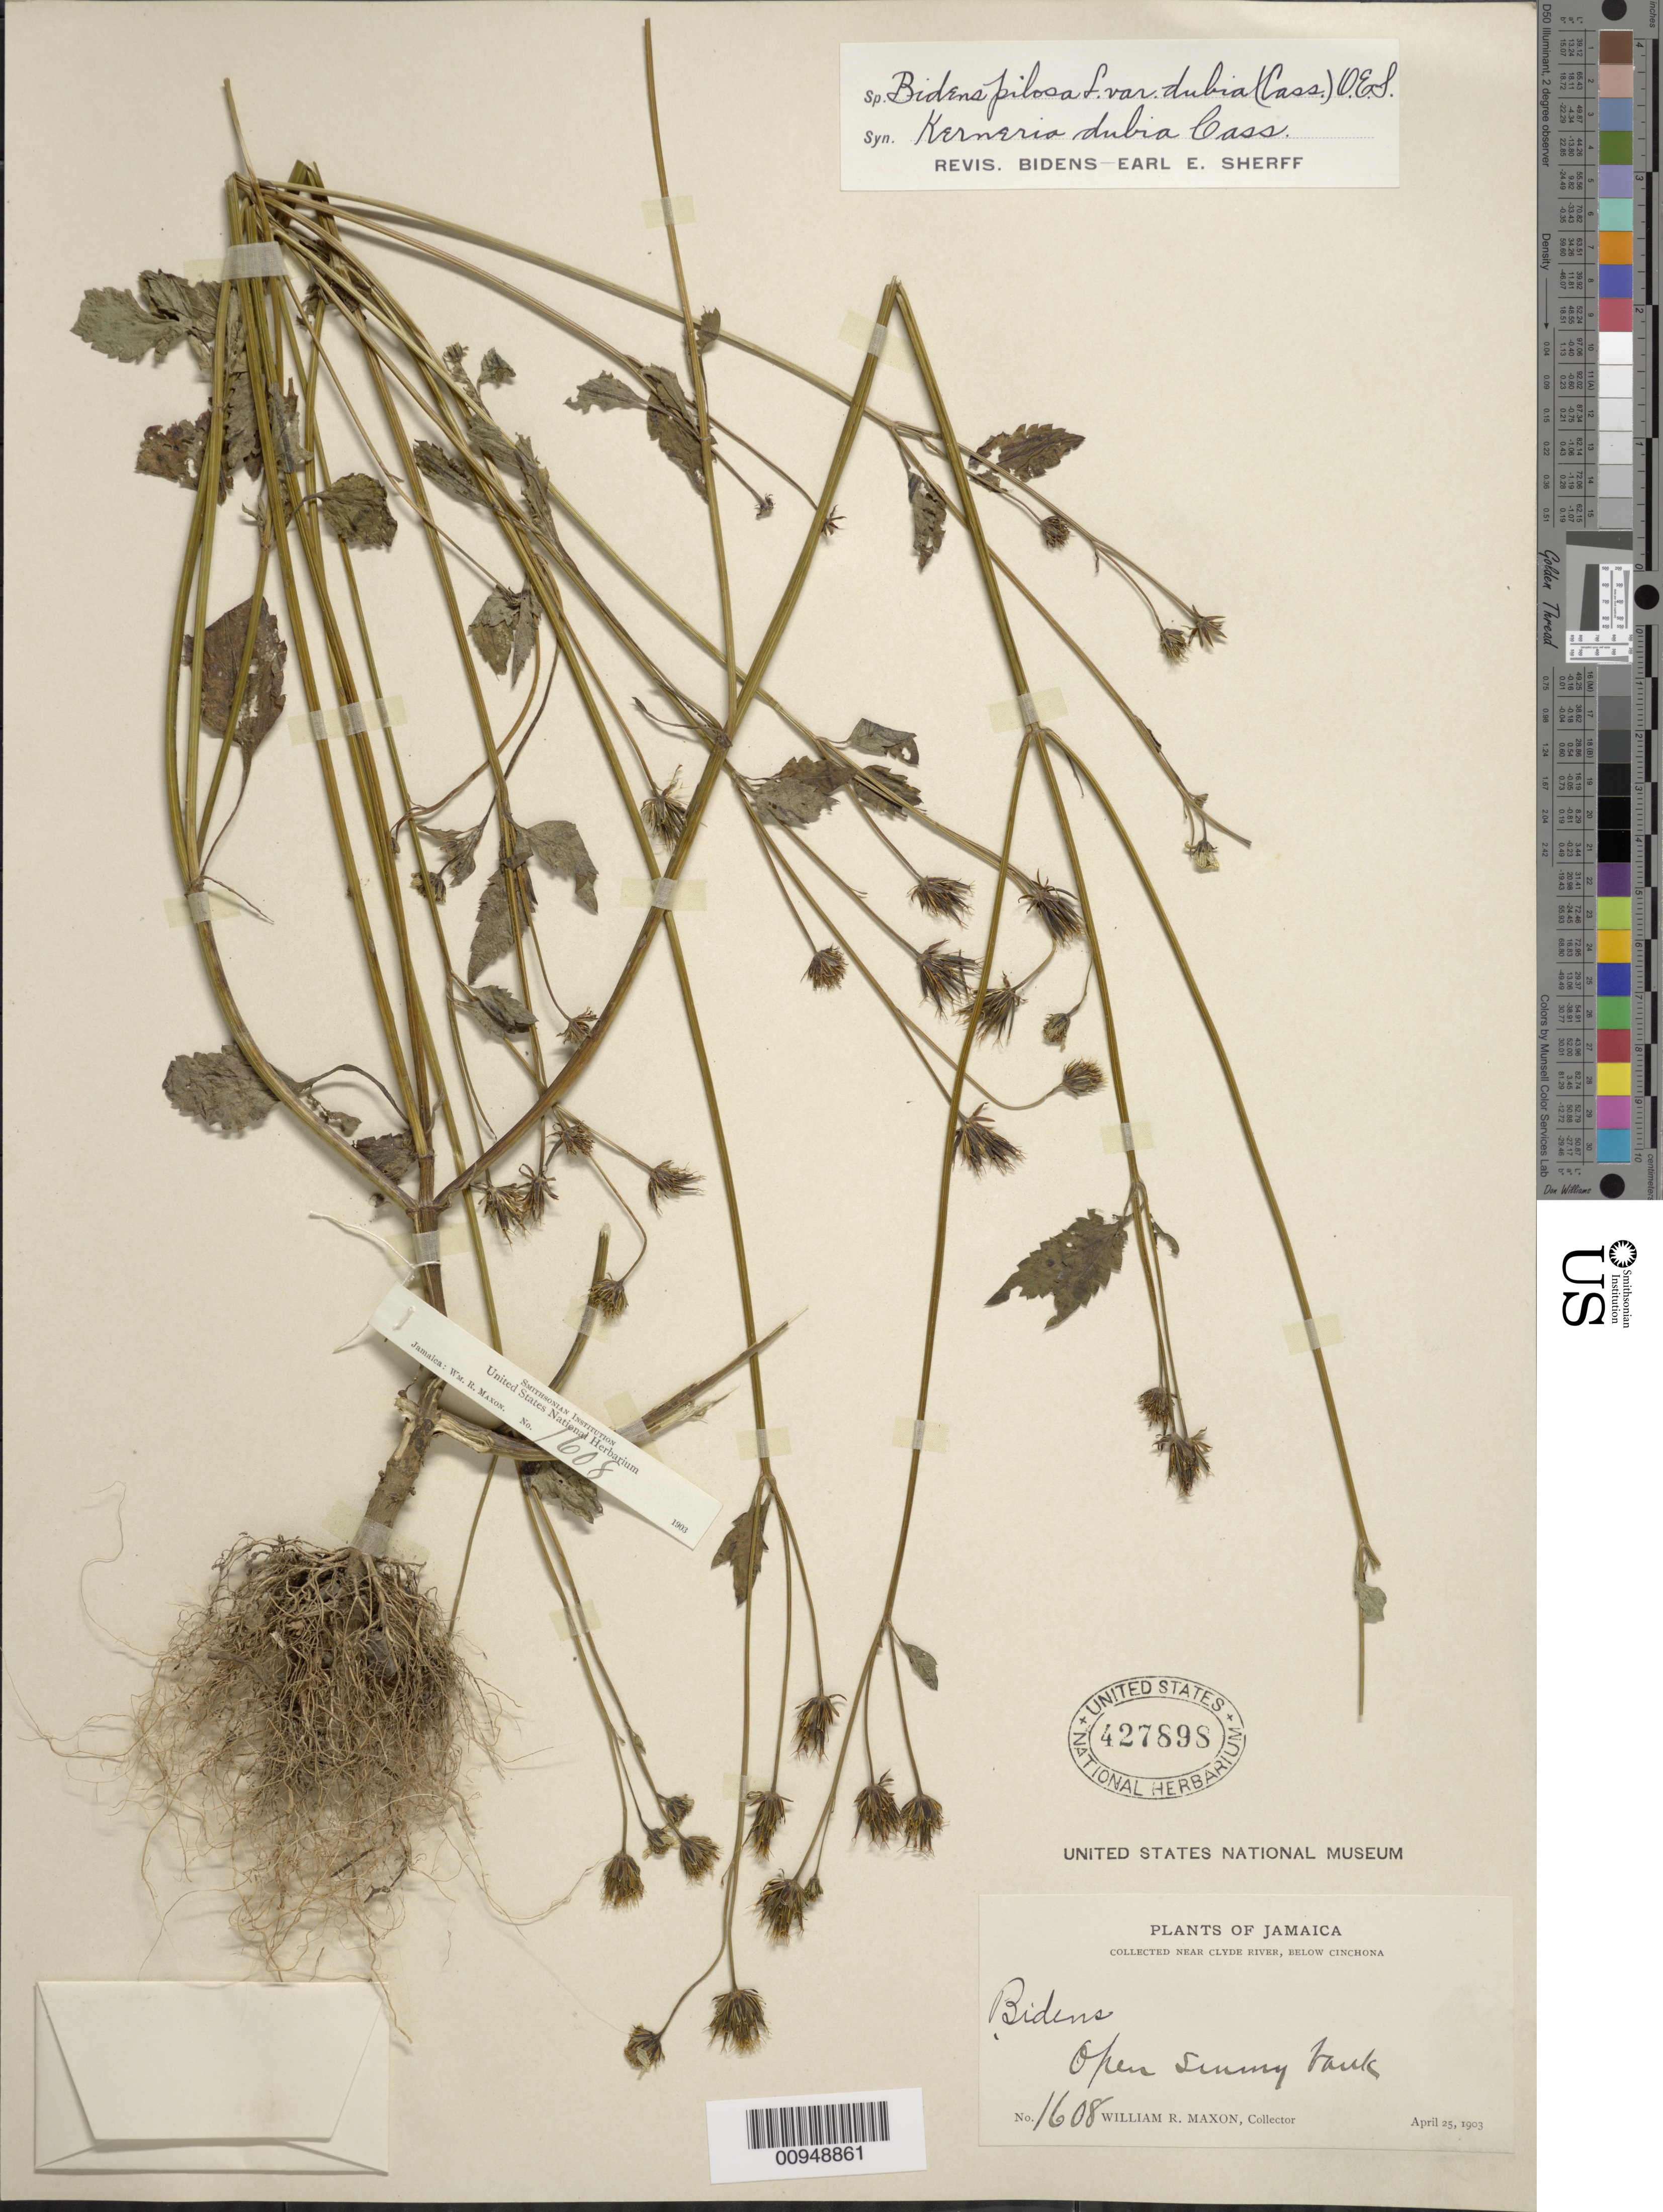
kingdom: Plantae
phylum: Tracheophyta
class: Magnoliopsida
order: Asterales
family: Asteraceae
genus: Bidens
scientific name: Bidens pilosa var. dubius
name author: L.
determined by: Sherff, E. E.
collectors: W. R. Maxon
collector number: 1608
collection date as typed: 25 Apr 1903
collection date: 1903-04-25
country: Jamaica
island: Jamaica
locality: Near Clyde River, below Cinshona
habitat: Open sunny bank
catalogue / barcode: US 427898